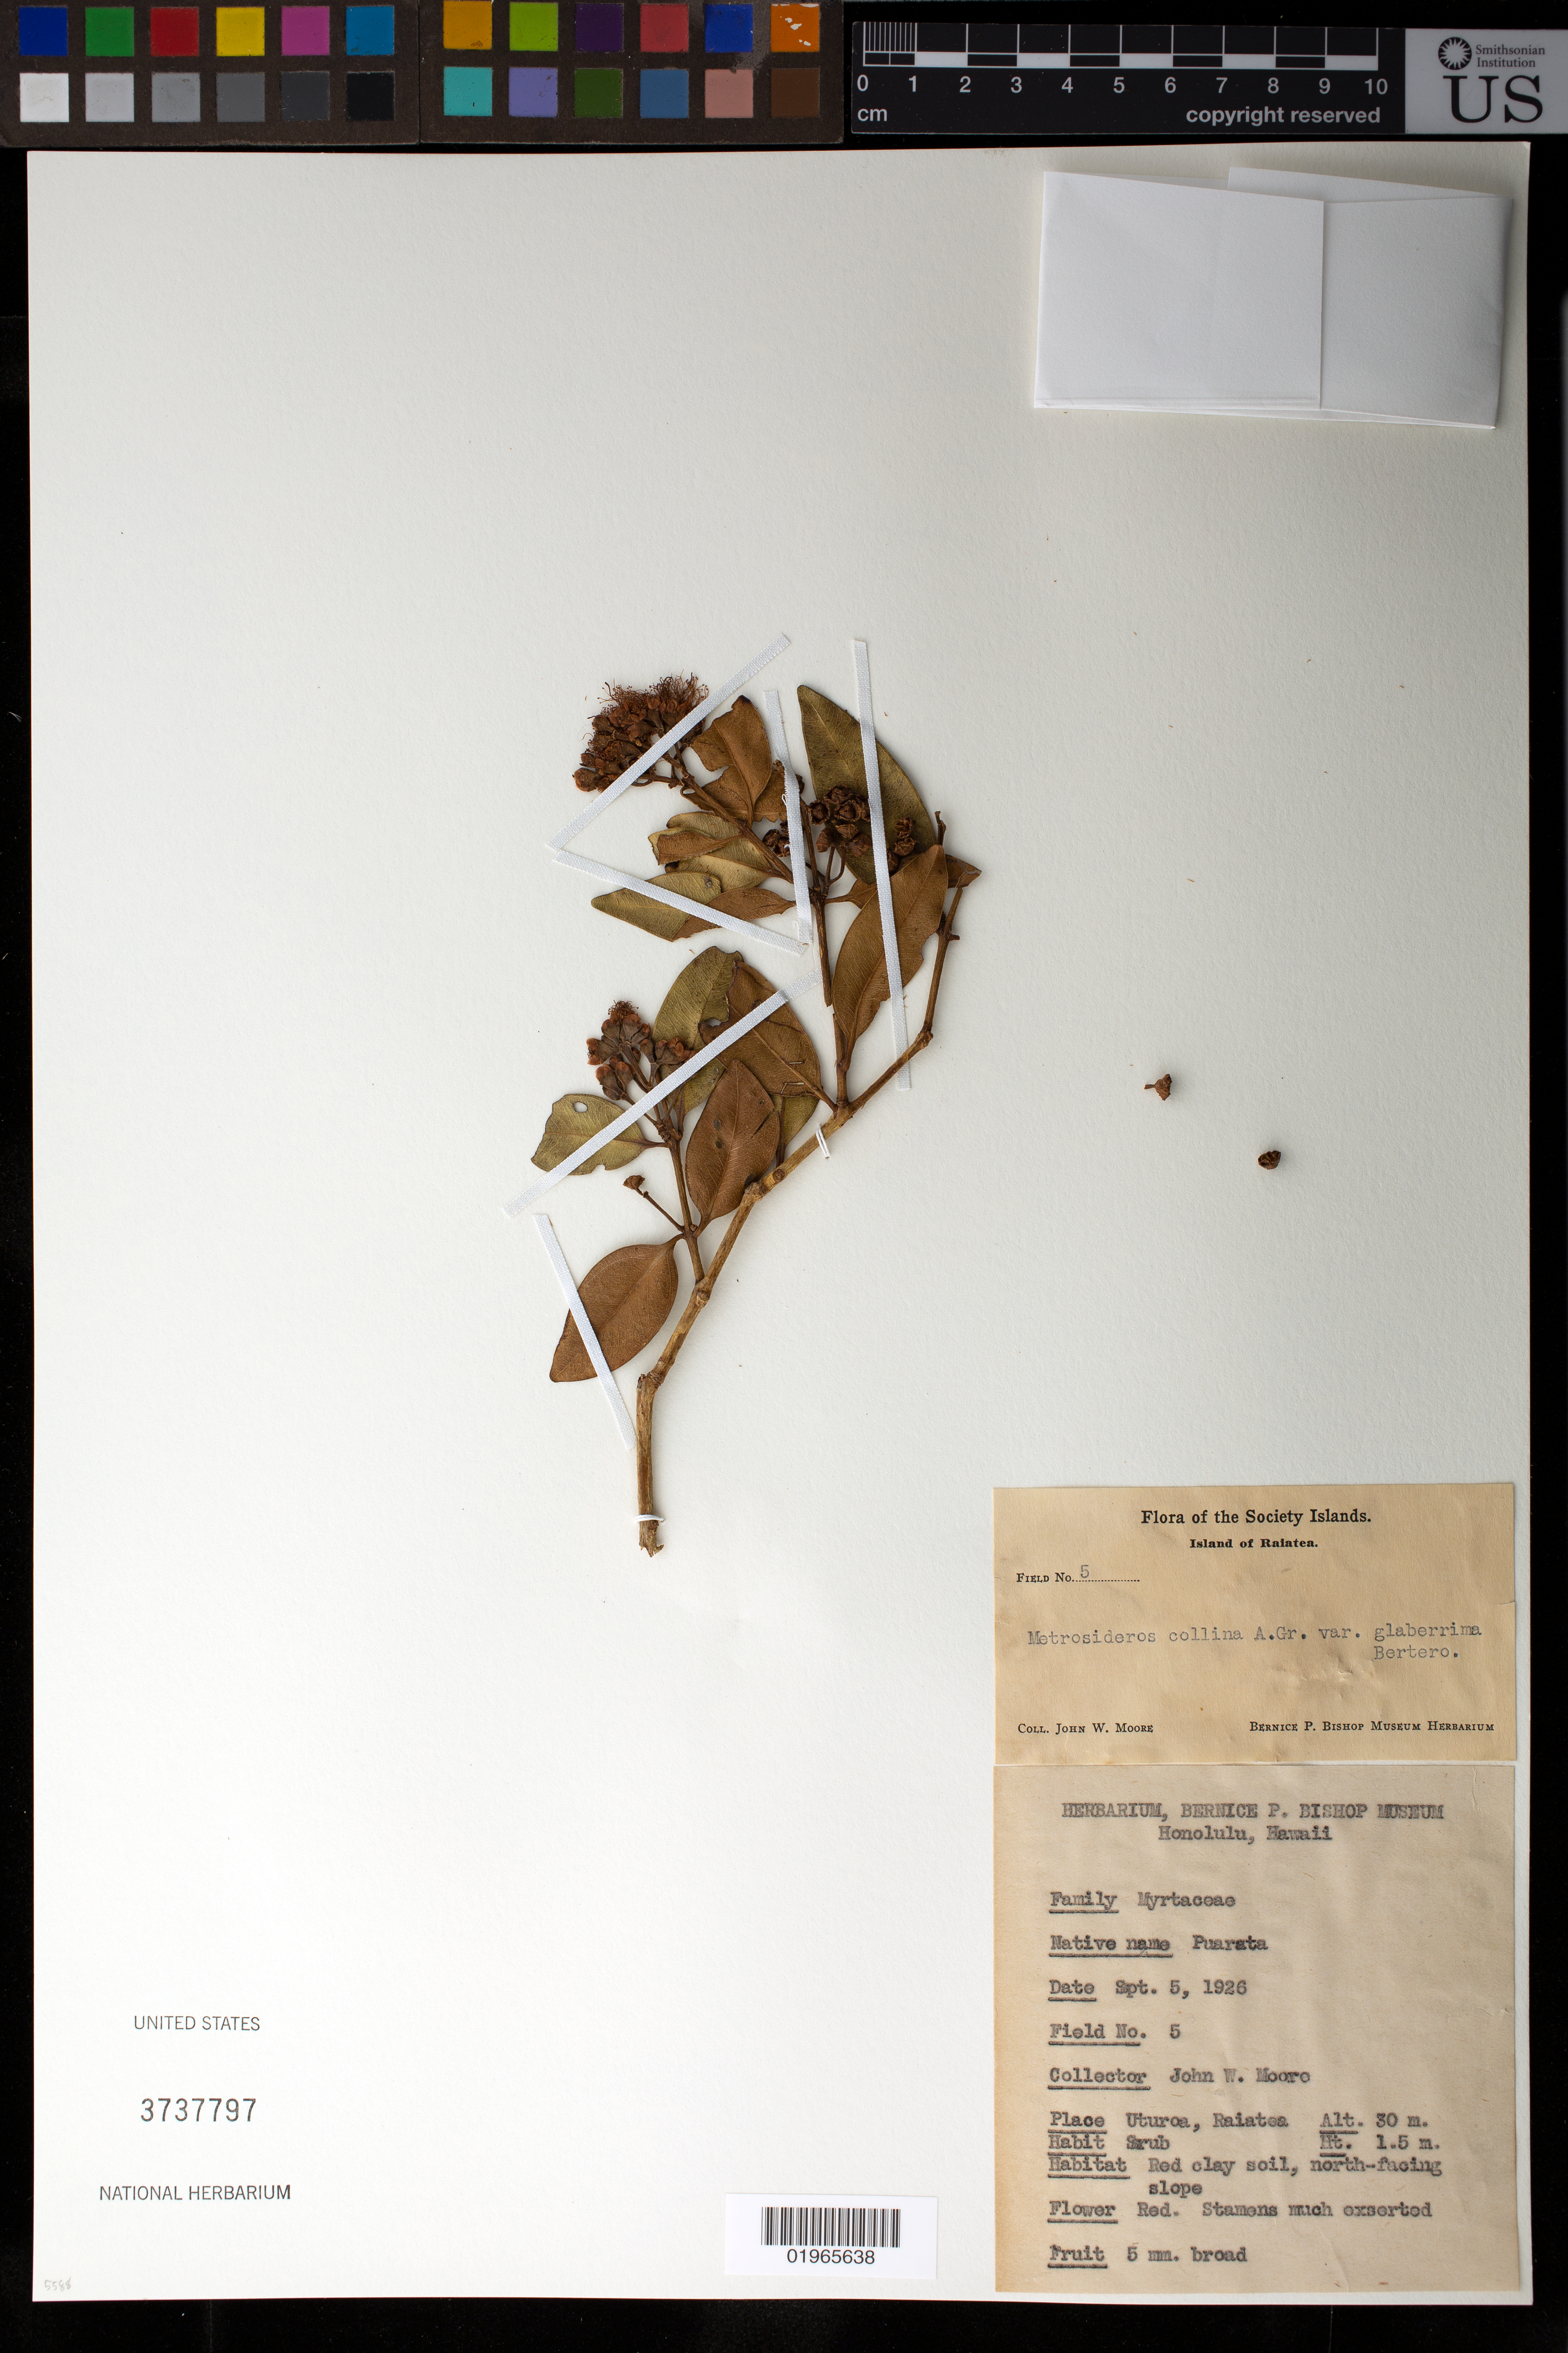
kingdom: Plantae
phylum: Tracheophyta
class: Magnoliopsida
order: Myrtales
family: Myrtaceae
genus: Metrosideros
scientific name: Metrosideros collina var. villosa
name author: (L. f.) A. Gray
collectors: J. Moore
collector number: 5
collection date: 1926-09-05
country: French Polynesia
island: Raiatea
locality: Uturoa, north facing slope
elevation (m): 30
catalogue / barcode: US 3737797